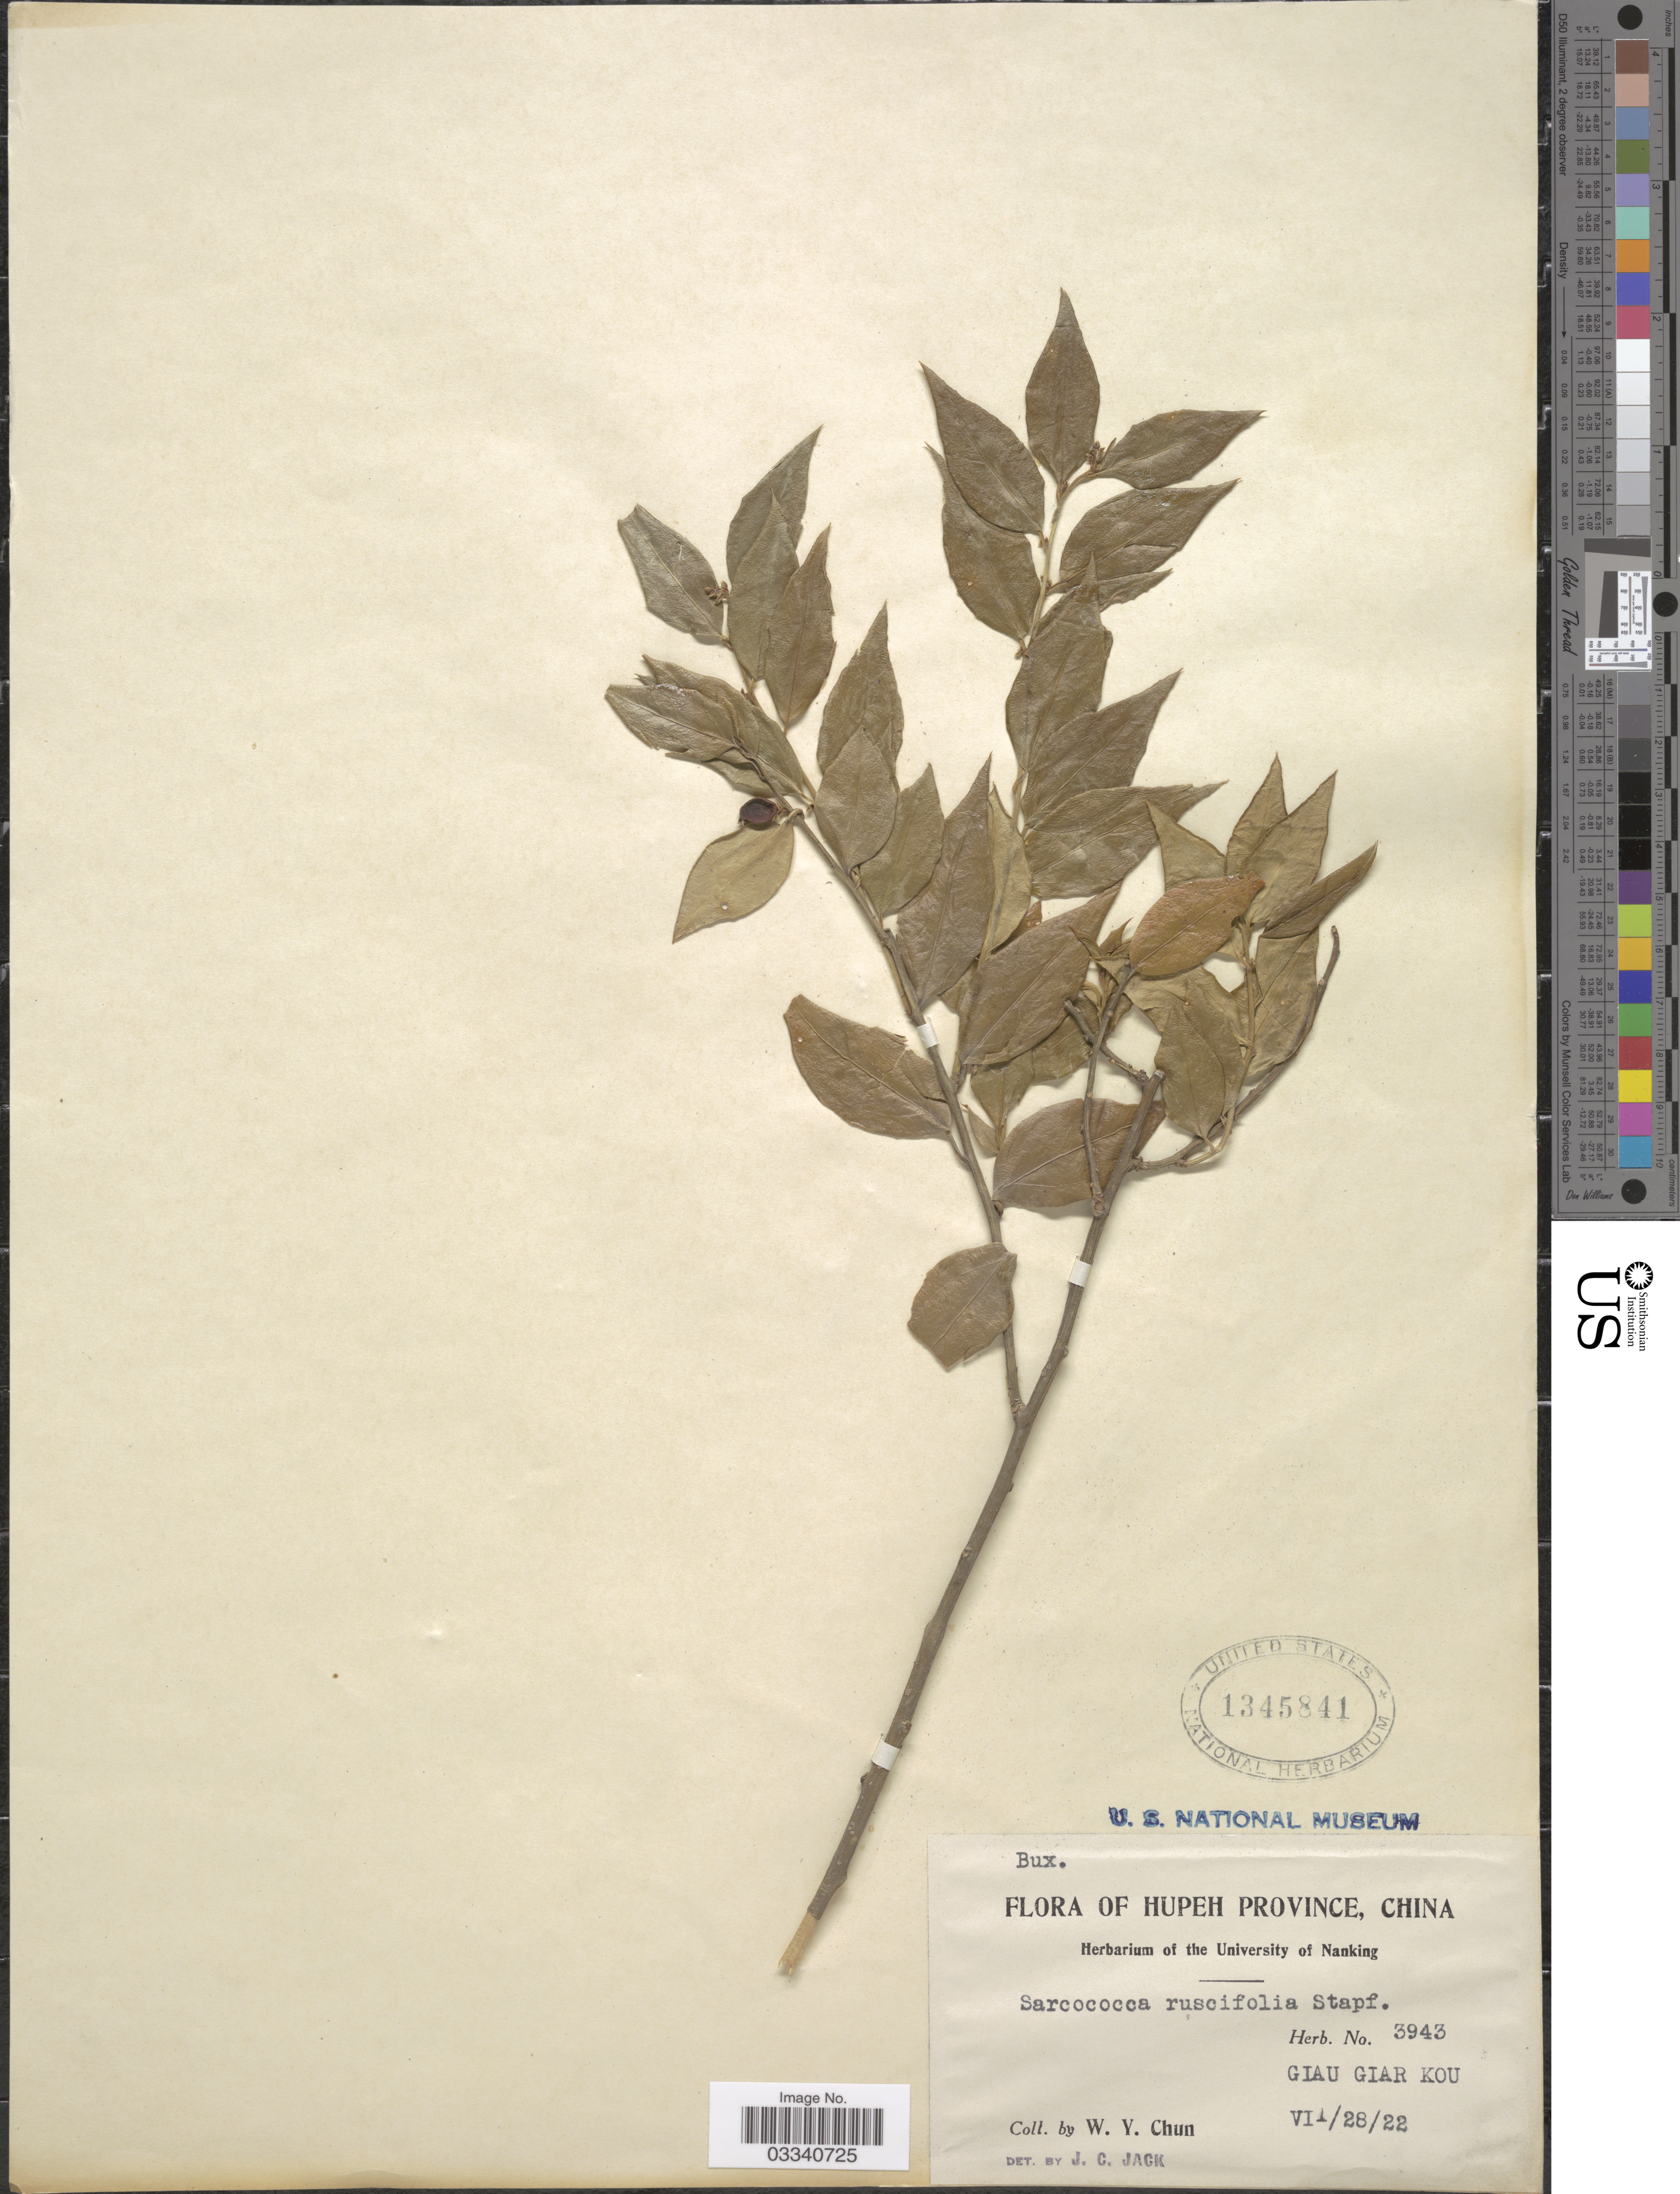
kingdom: Plantae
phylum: Tracheophyta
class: Magnoliopsida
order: Buxales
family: Buxaceae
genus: Sarcococca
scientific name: Sarcococca ruscifolia var. ruscifolia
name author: Stapf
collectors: W. Y. Chun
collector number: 3943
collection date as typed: Transcribed d/m/y: 28/7/22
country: China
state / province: Hubei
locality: Hupeh Province. Giau Giar Kou.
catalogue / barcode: US 1345841